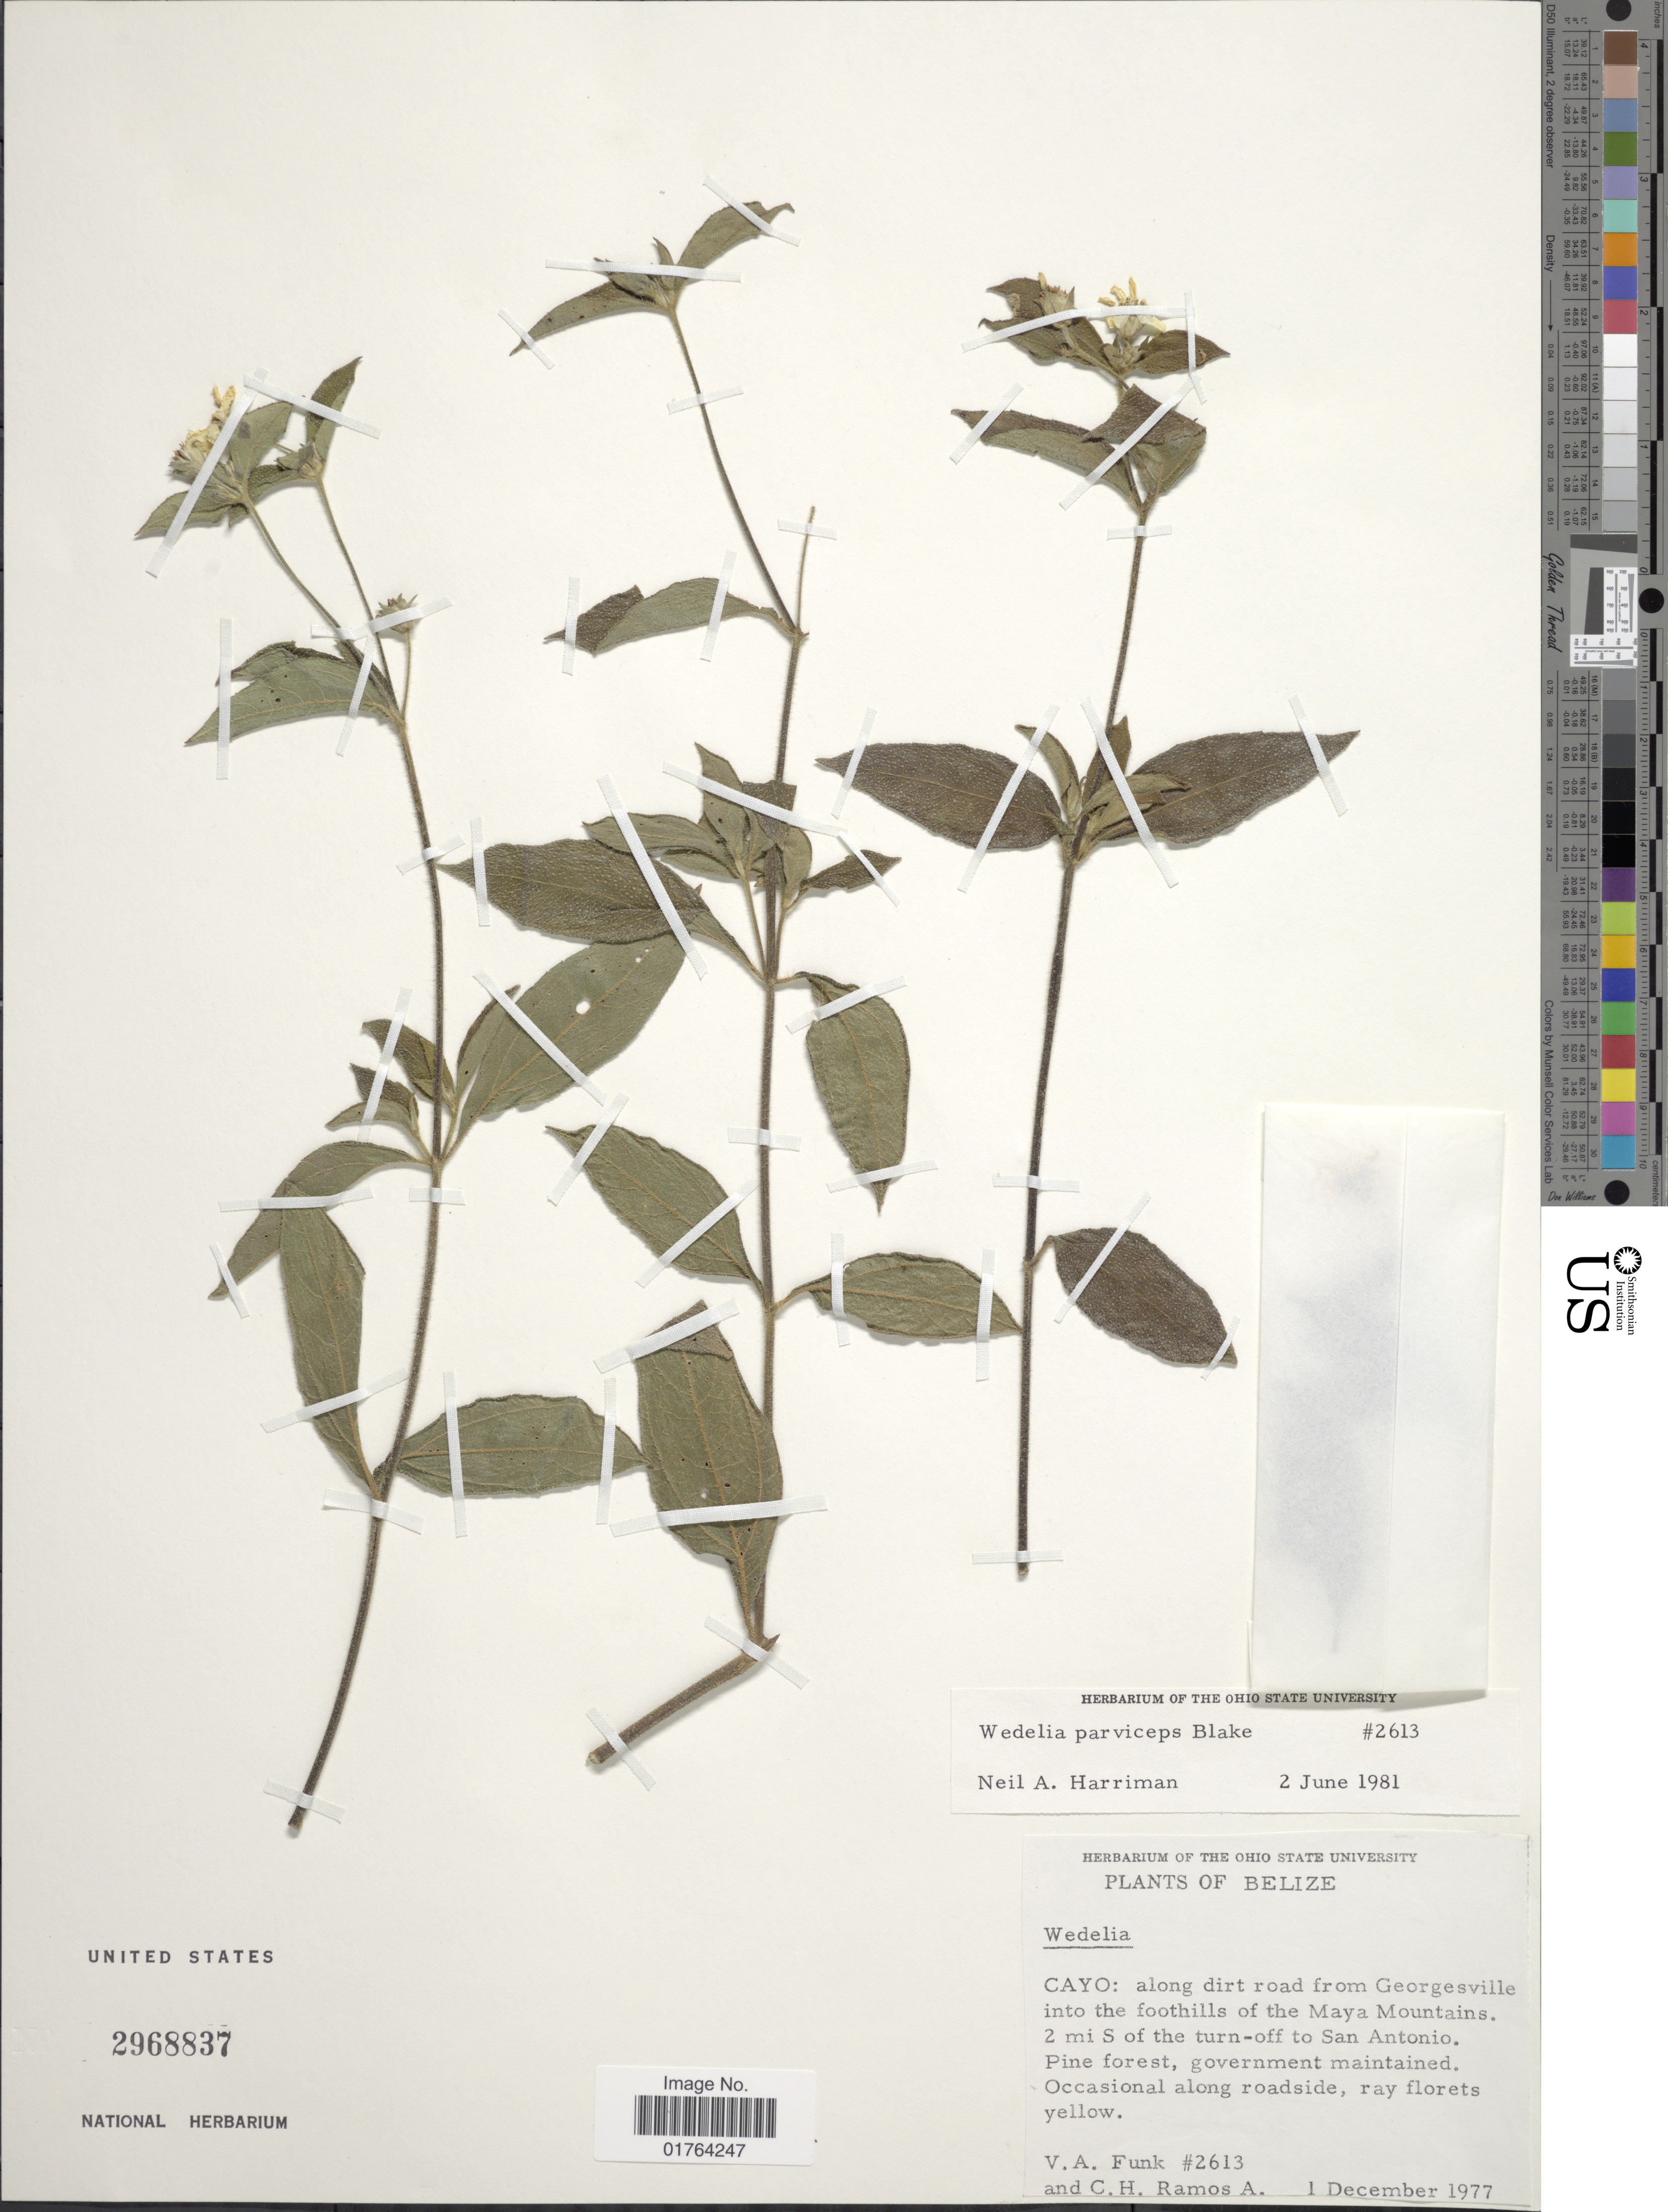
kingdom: Plantae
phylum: Tracheophyta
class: Magnoliopsida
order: Asterales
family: Asteraceae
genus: Wedelia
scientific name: Wedelia parviceps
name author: S.F. Blake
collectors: V. Funk & C. H. Ramos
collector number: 2613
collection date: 1977-12-01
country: Belize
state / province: Cayo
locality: Cayo: along dirt road from Georgesville into the foothills of the Maya Mountains, 2 mi. S of the turn-off to San Antonio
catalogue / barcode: US 2968837